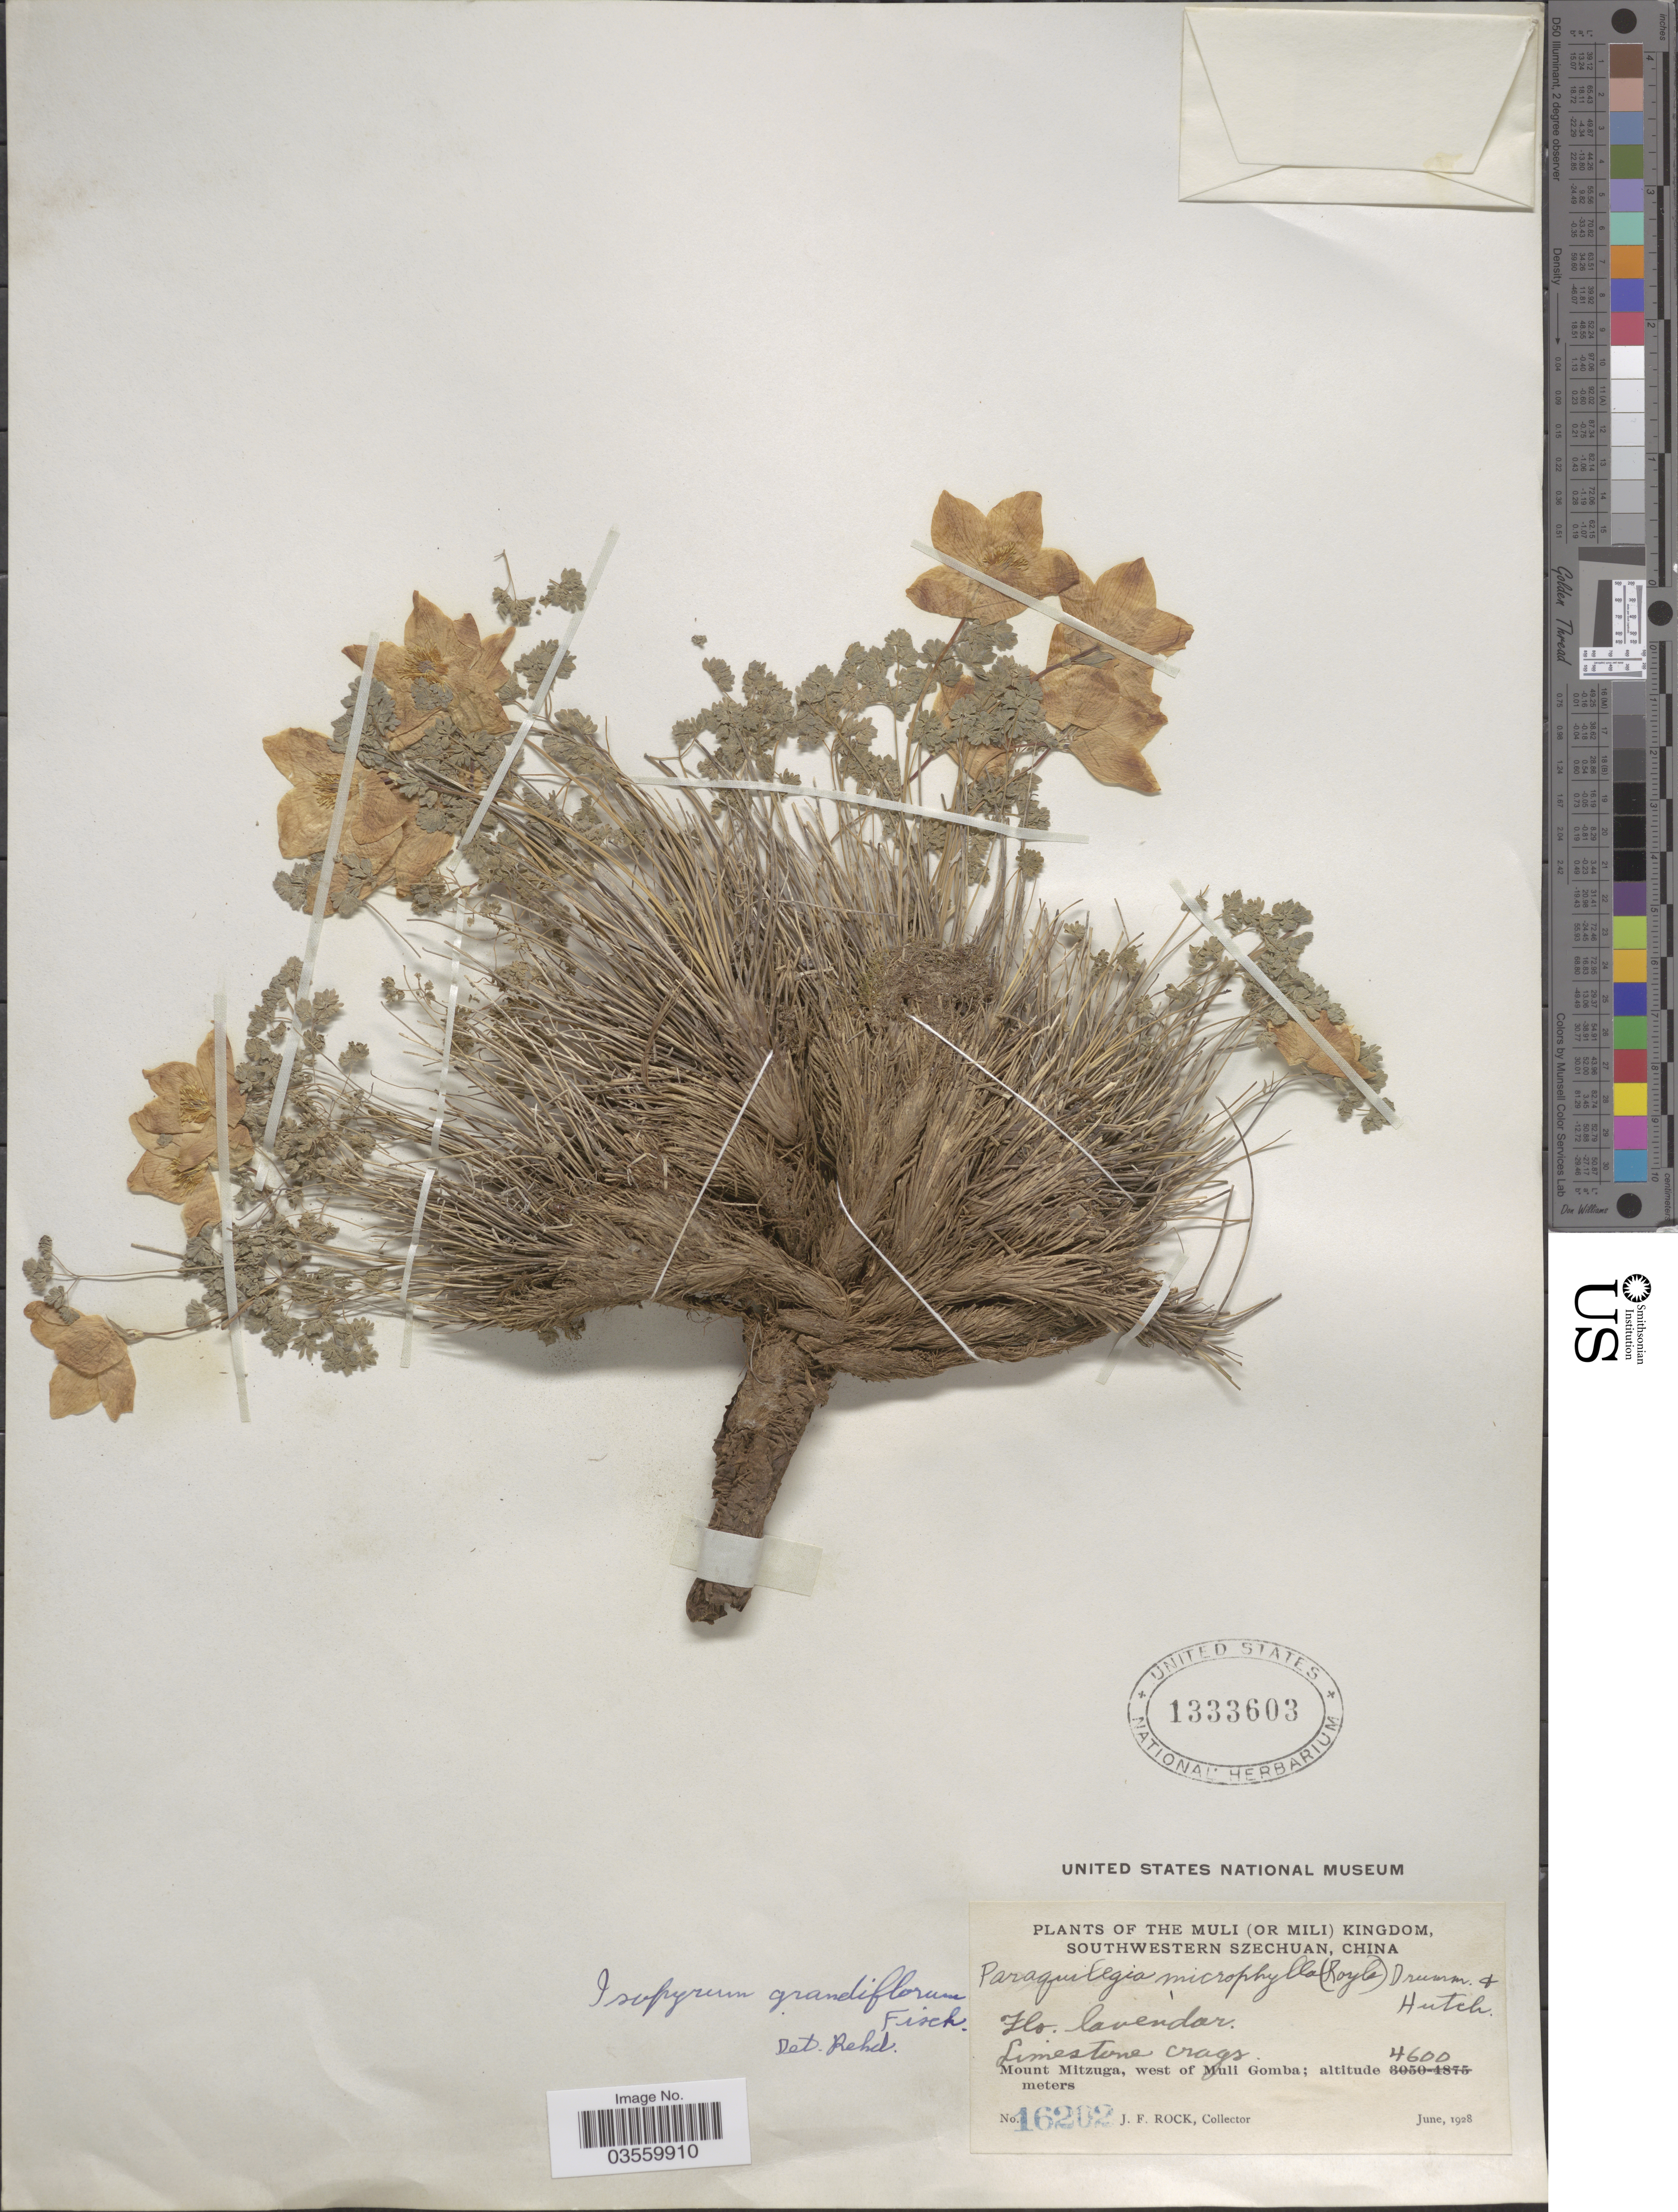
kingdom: Plantae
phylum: Tracheophyta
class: Magnoliopsida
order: Ranunculales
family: Ranunculaceae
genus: Paraquilegia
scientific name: Paraquilegia anemonoides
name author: (Willd.) Ulbr.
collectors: J. Rock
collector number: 16202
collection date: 1928-06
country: China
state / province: Sichuan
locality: The Muli (or Mili) Kingdom, Southwestern Szechuan. Mount Mitzuga, west of Muli Gomba.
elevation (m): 4600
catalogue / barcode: US 1333603